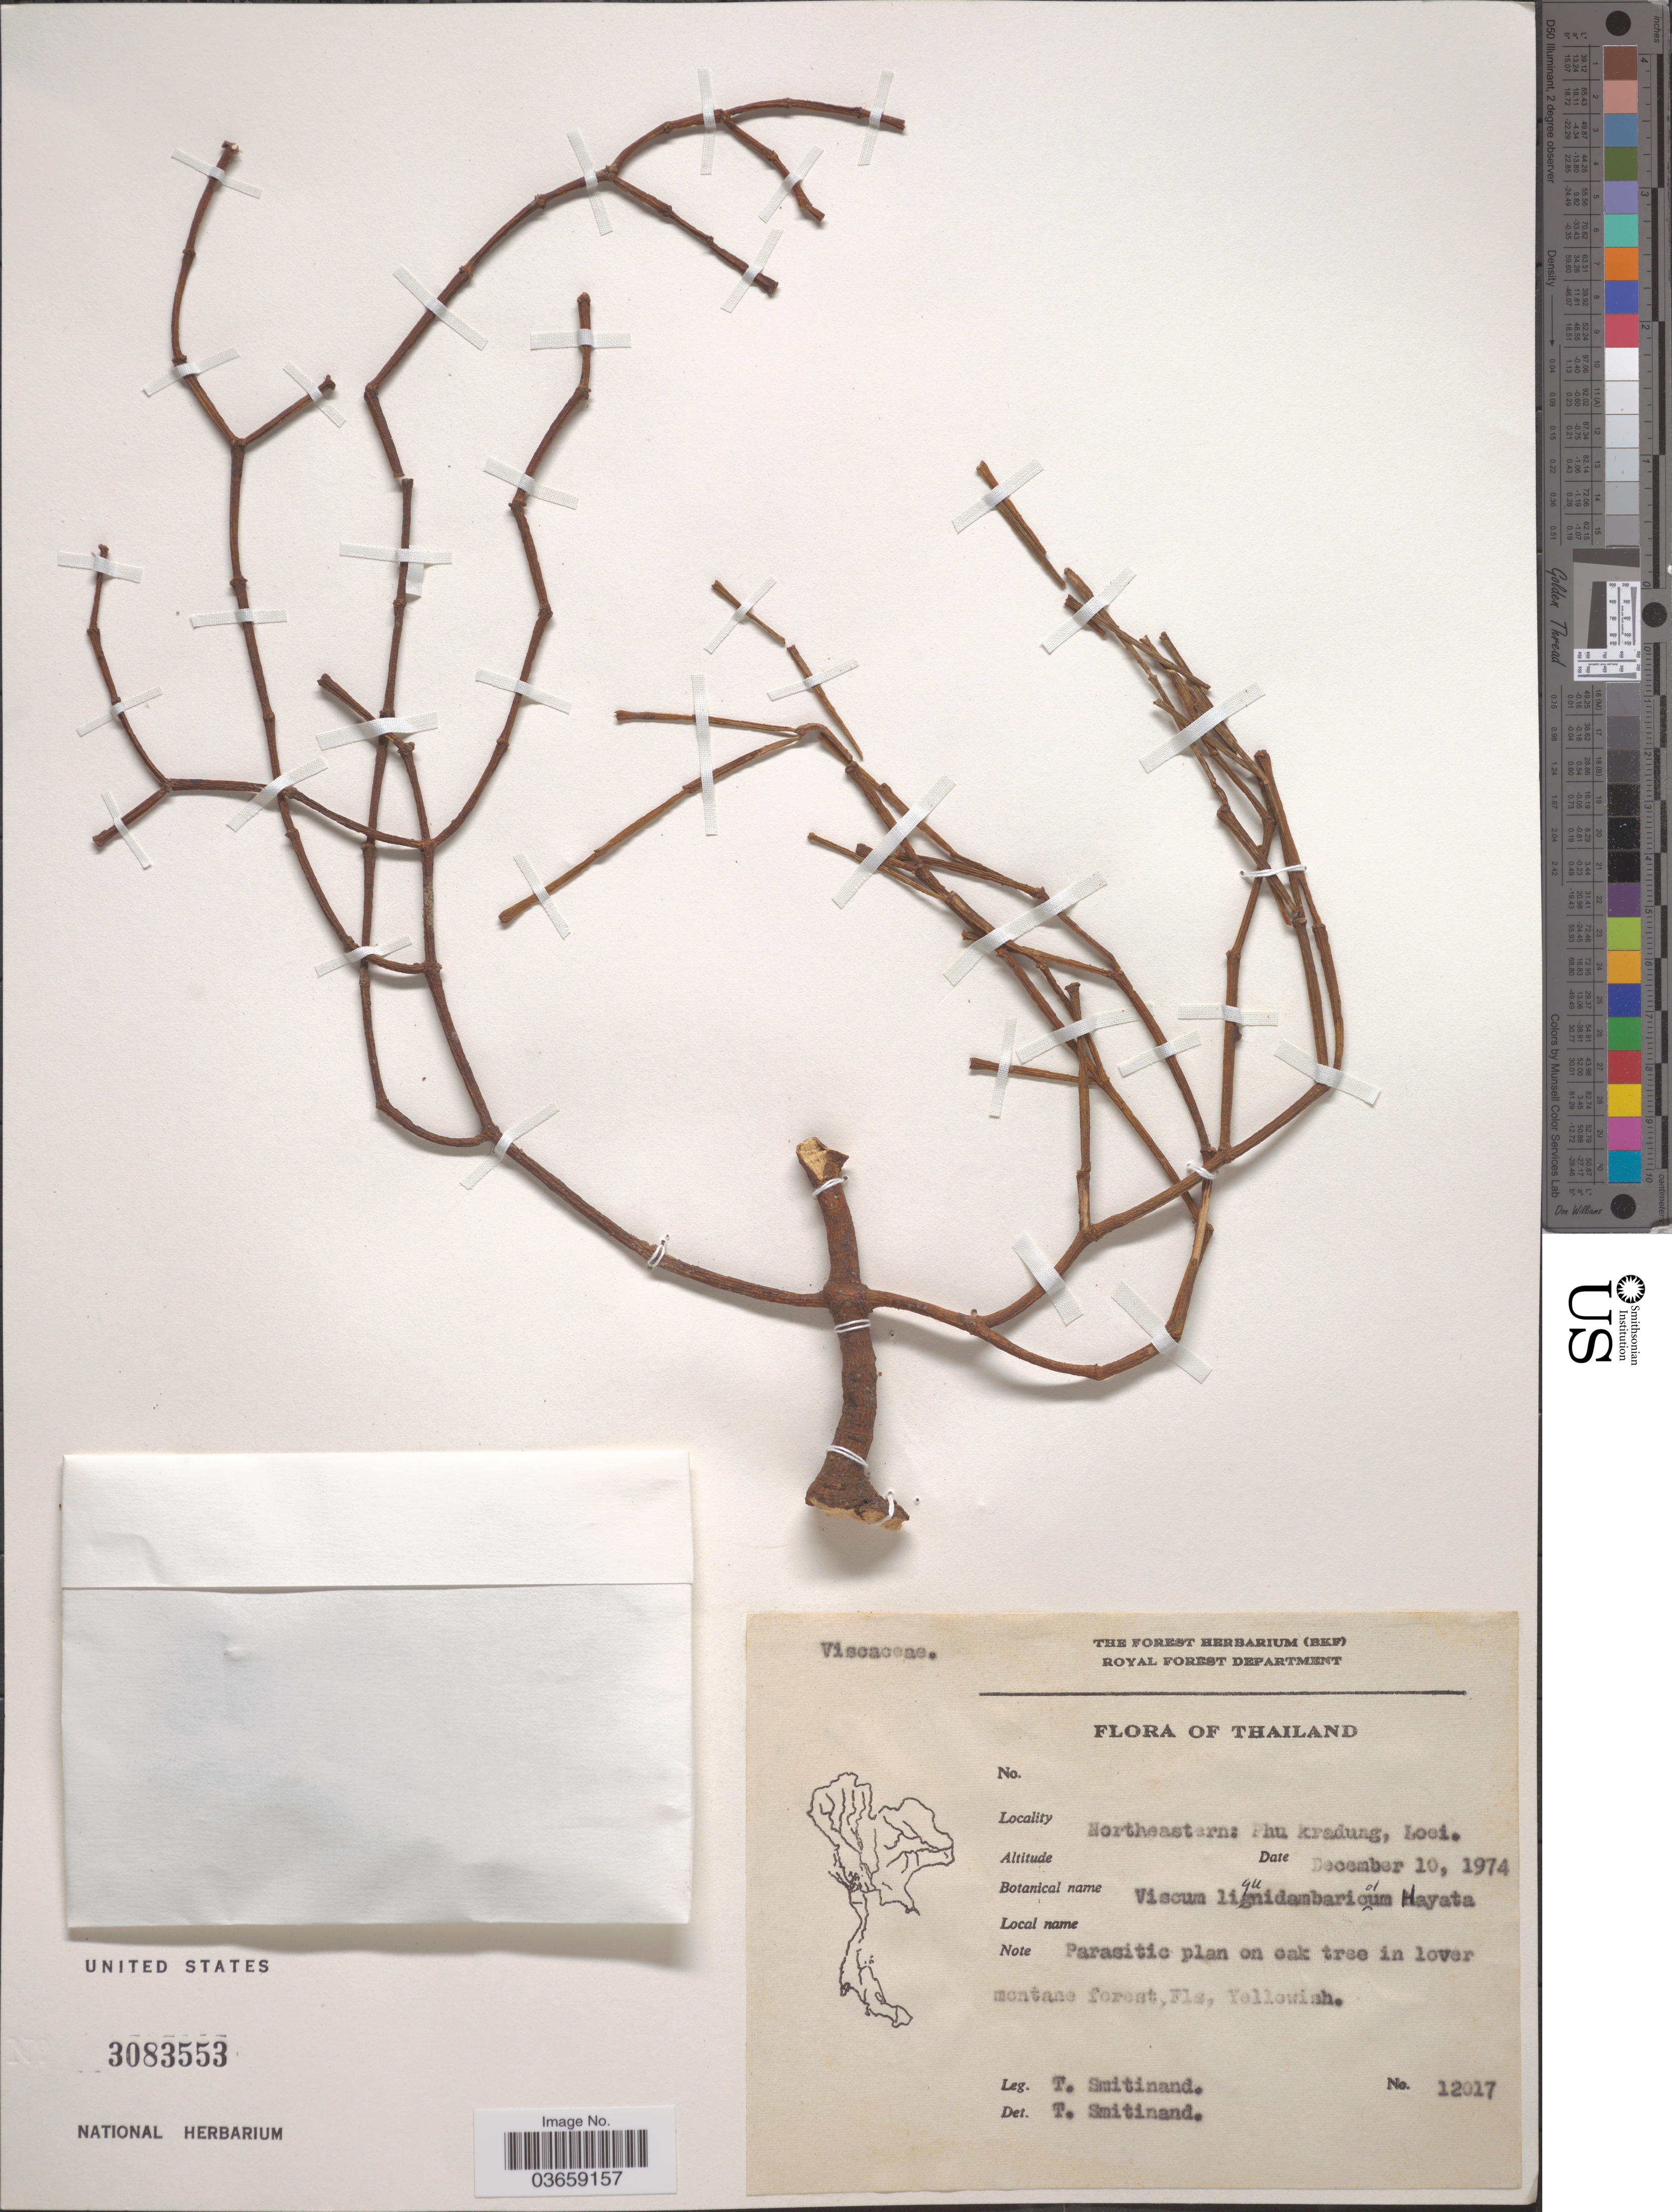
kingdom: Plantae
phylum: Tracheophyta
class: Magnoliopsida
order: Santalales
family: Viscaceae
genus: Viscum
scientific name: Viscum liquidambaricola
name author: Hayata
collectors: T. Smitinand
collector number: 12017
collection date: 1974-12-10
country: Thailand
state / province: Loei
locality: Northeastern: Phu kradung.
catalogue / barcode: US 3083553